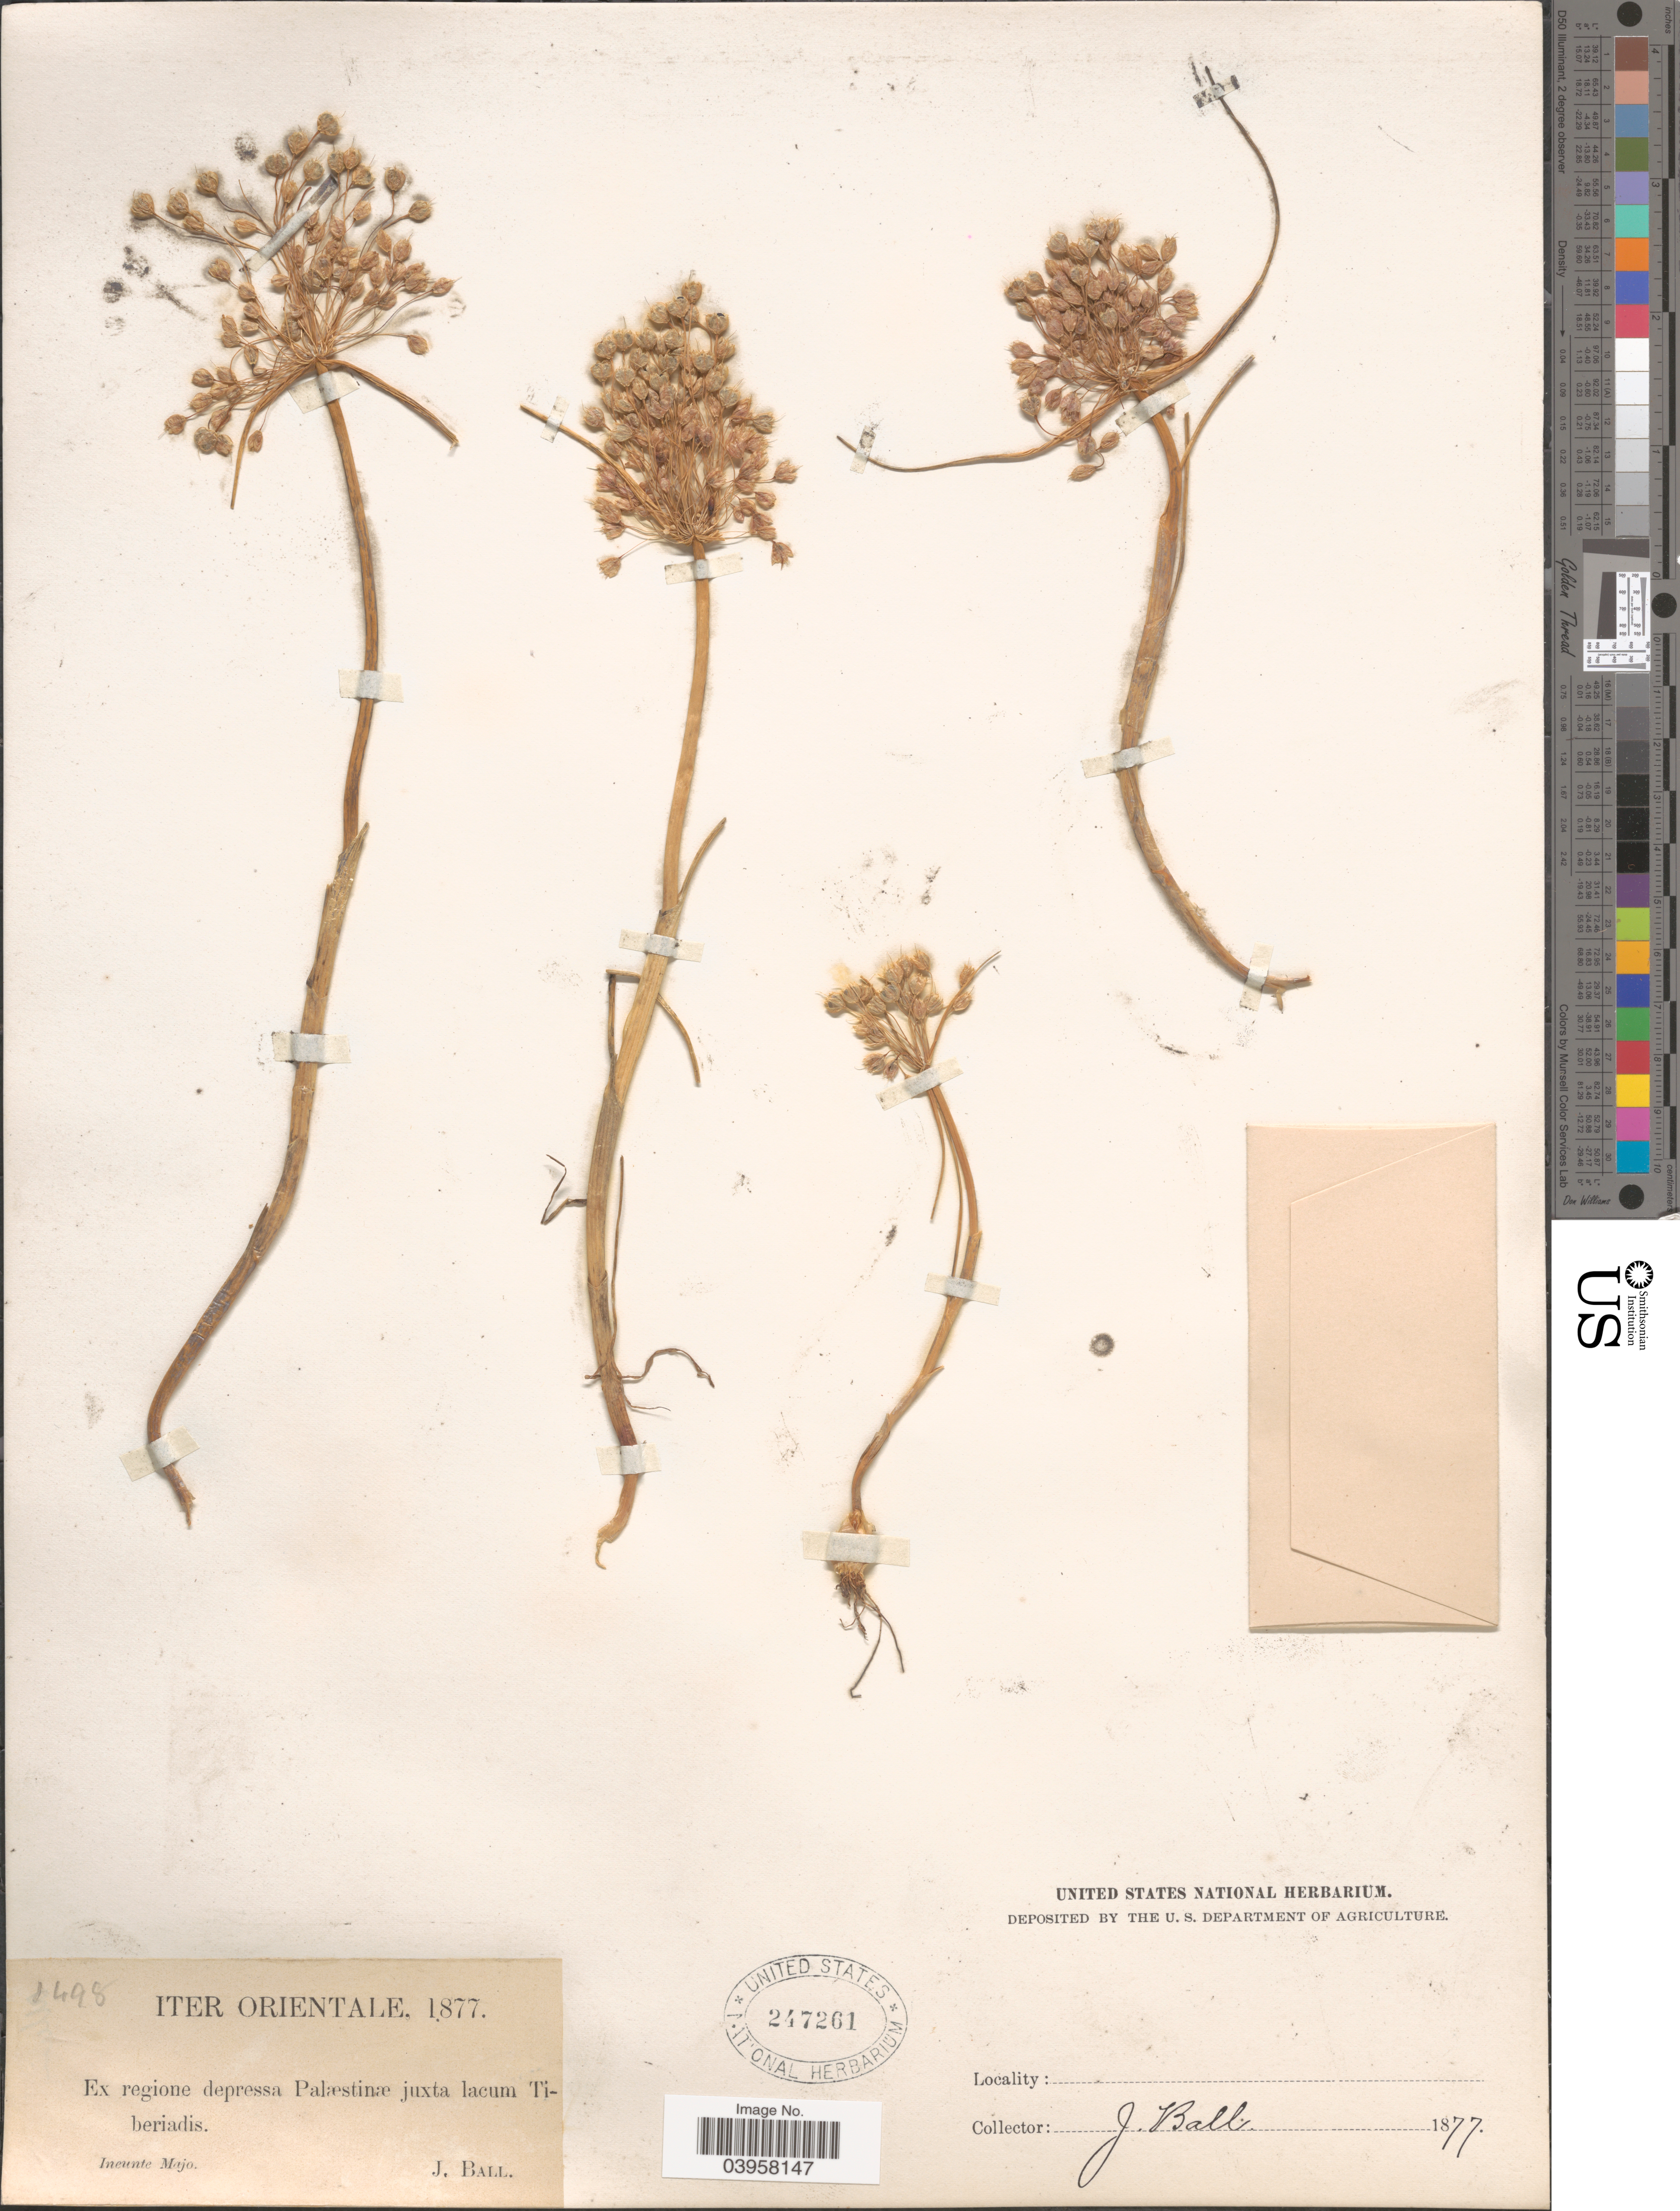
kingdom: Plantae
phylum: Tracheophyta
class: Liliopsida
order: Asparagales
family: Amaryllidaceae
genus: Allium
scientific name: Allium sp.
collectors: J. Ball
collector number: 1498*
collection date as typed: Ineunte Majo 1877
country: Israel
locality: Iter Orientale. Ex regione depressa Palæstinæ juxta lacum Tiberiadis.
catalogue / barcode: US 247261